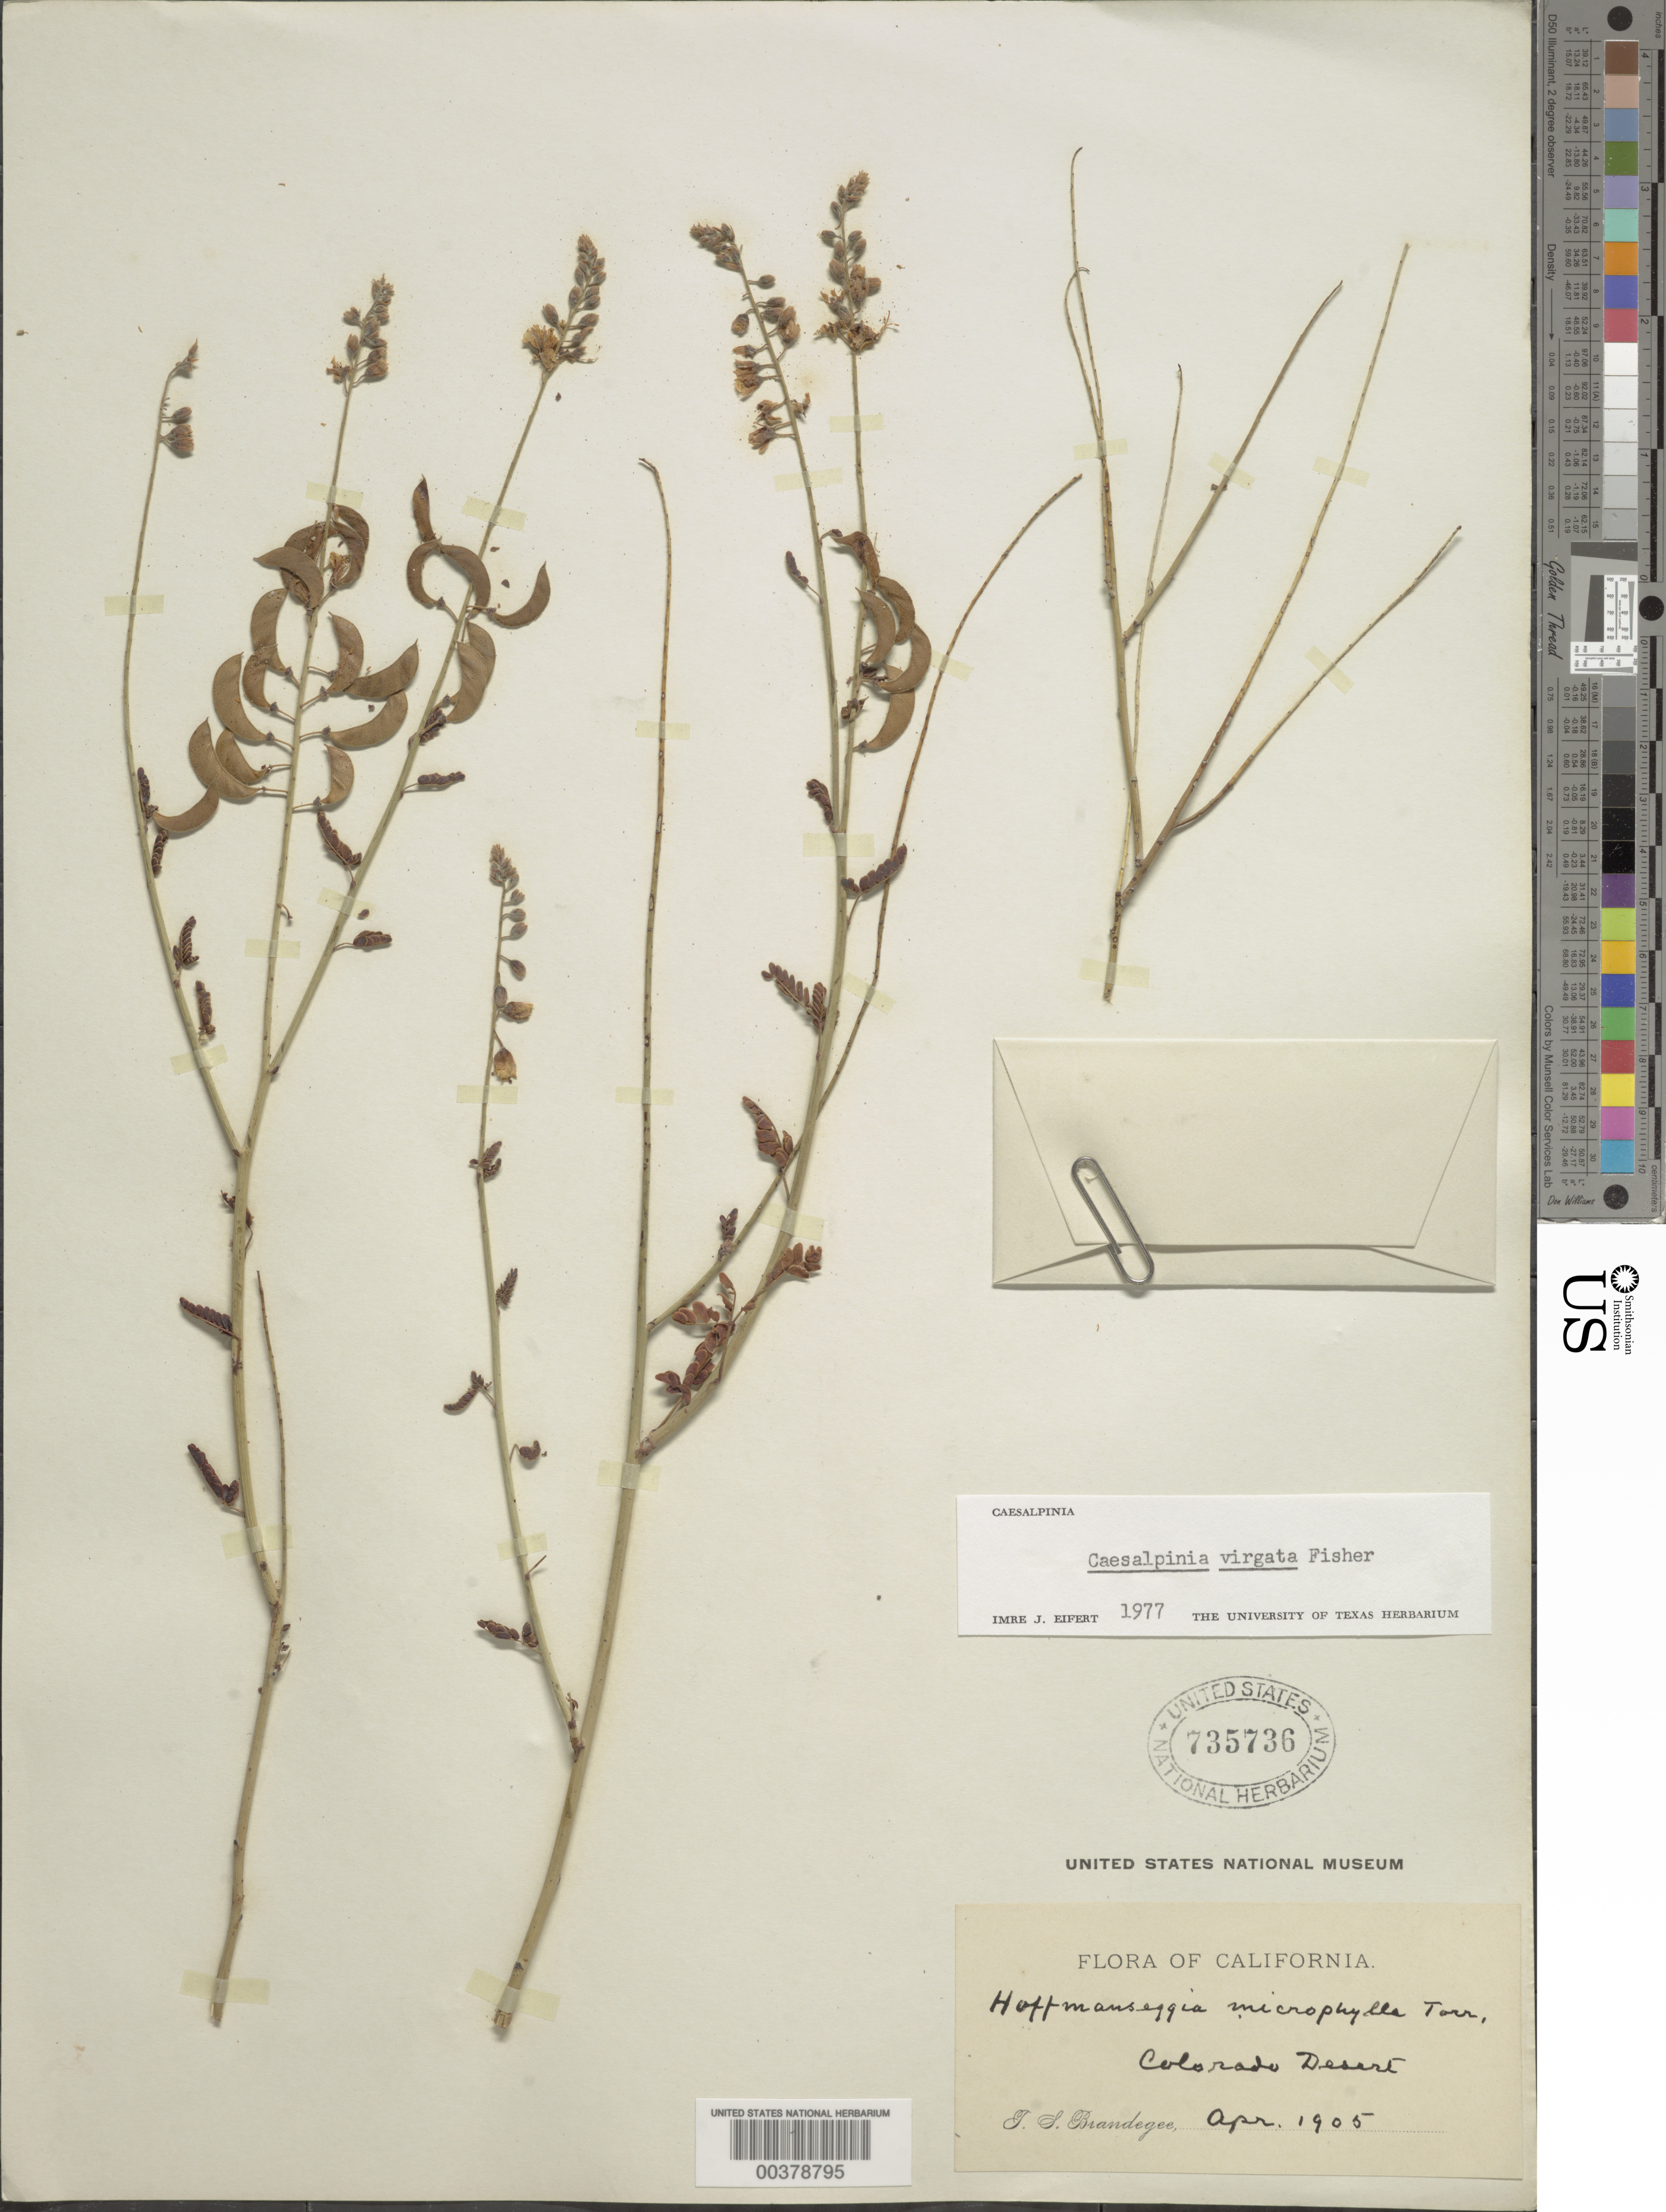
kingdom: Plantae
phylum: Tracheophyta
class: Magnoliopsida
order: Fabales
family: Fabaceae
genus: Hoffmannseggia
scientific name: Hoffmannseggia microphylla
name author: Torr.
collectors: T. S. Brandegee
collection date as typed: Apr 1905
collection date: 1905-04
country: United States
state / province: California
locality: Colorado desert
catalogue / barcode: US 735736